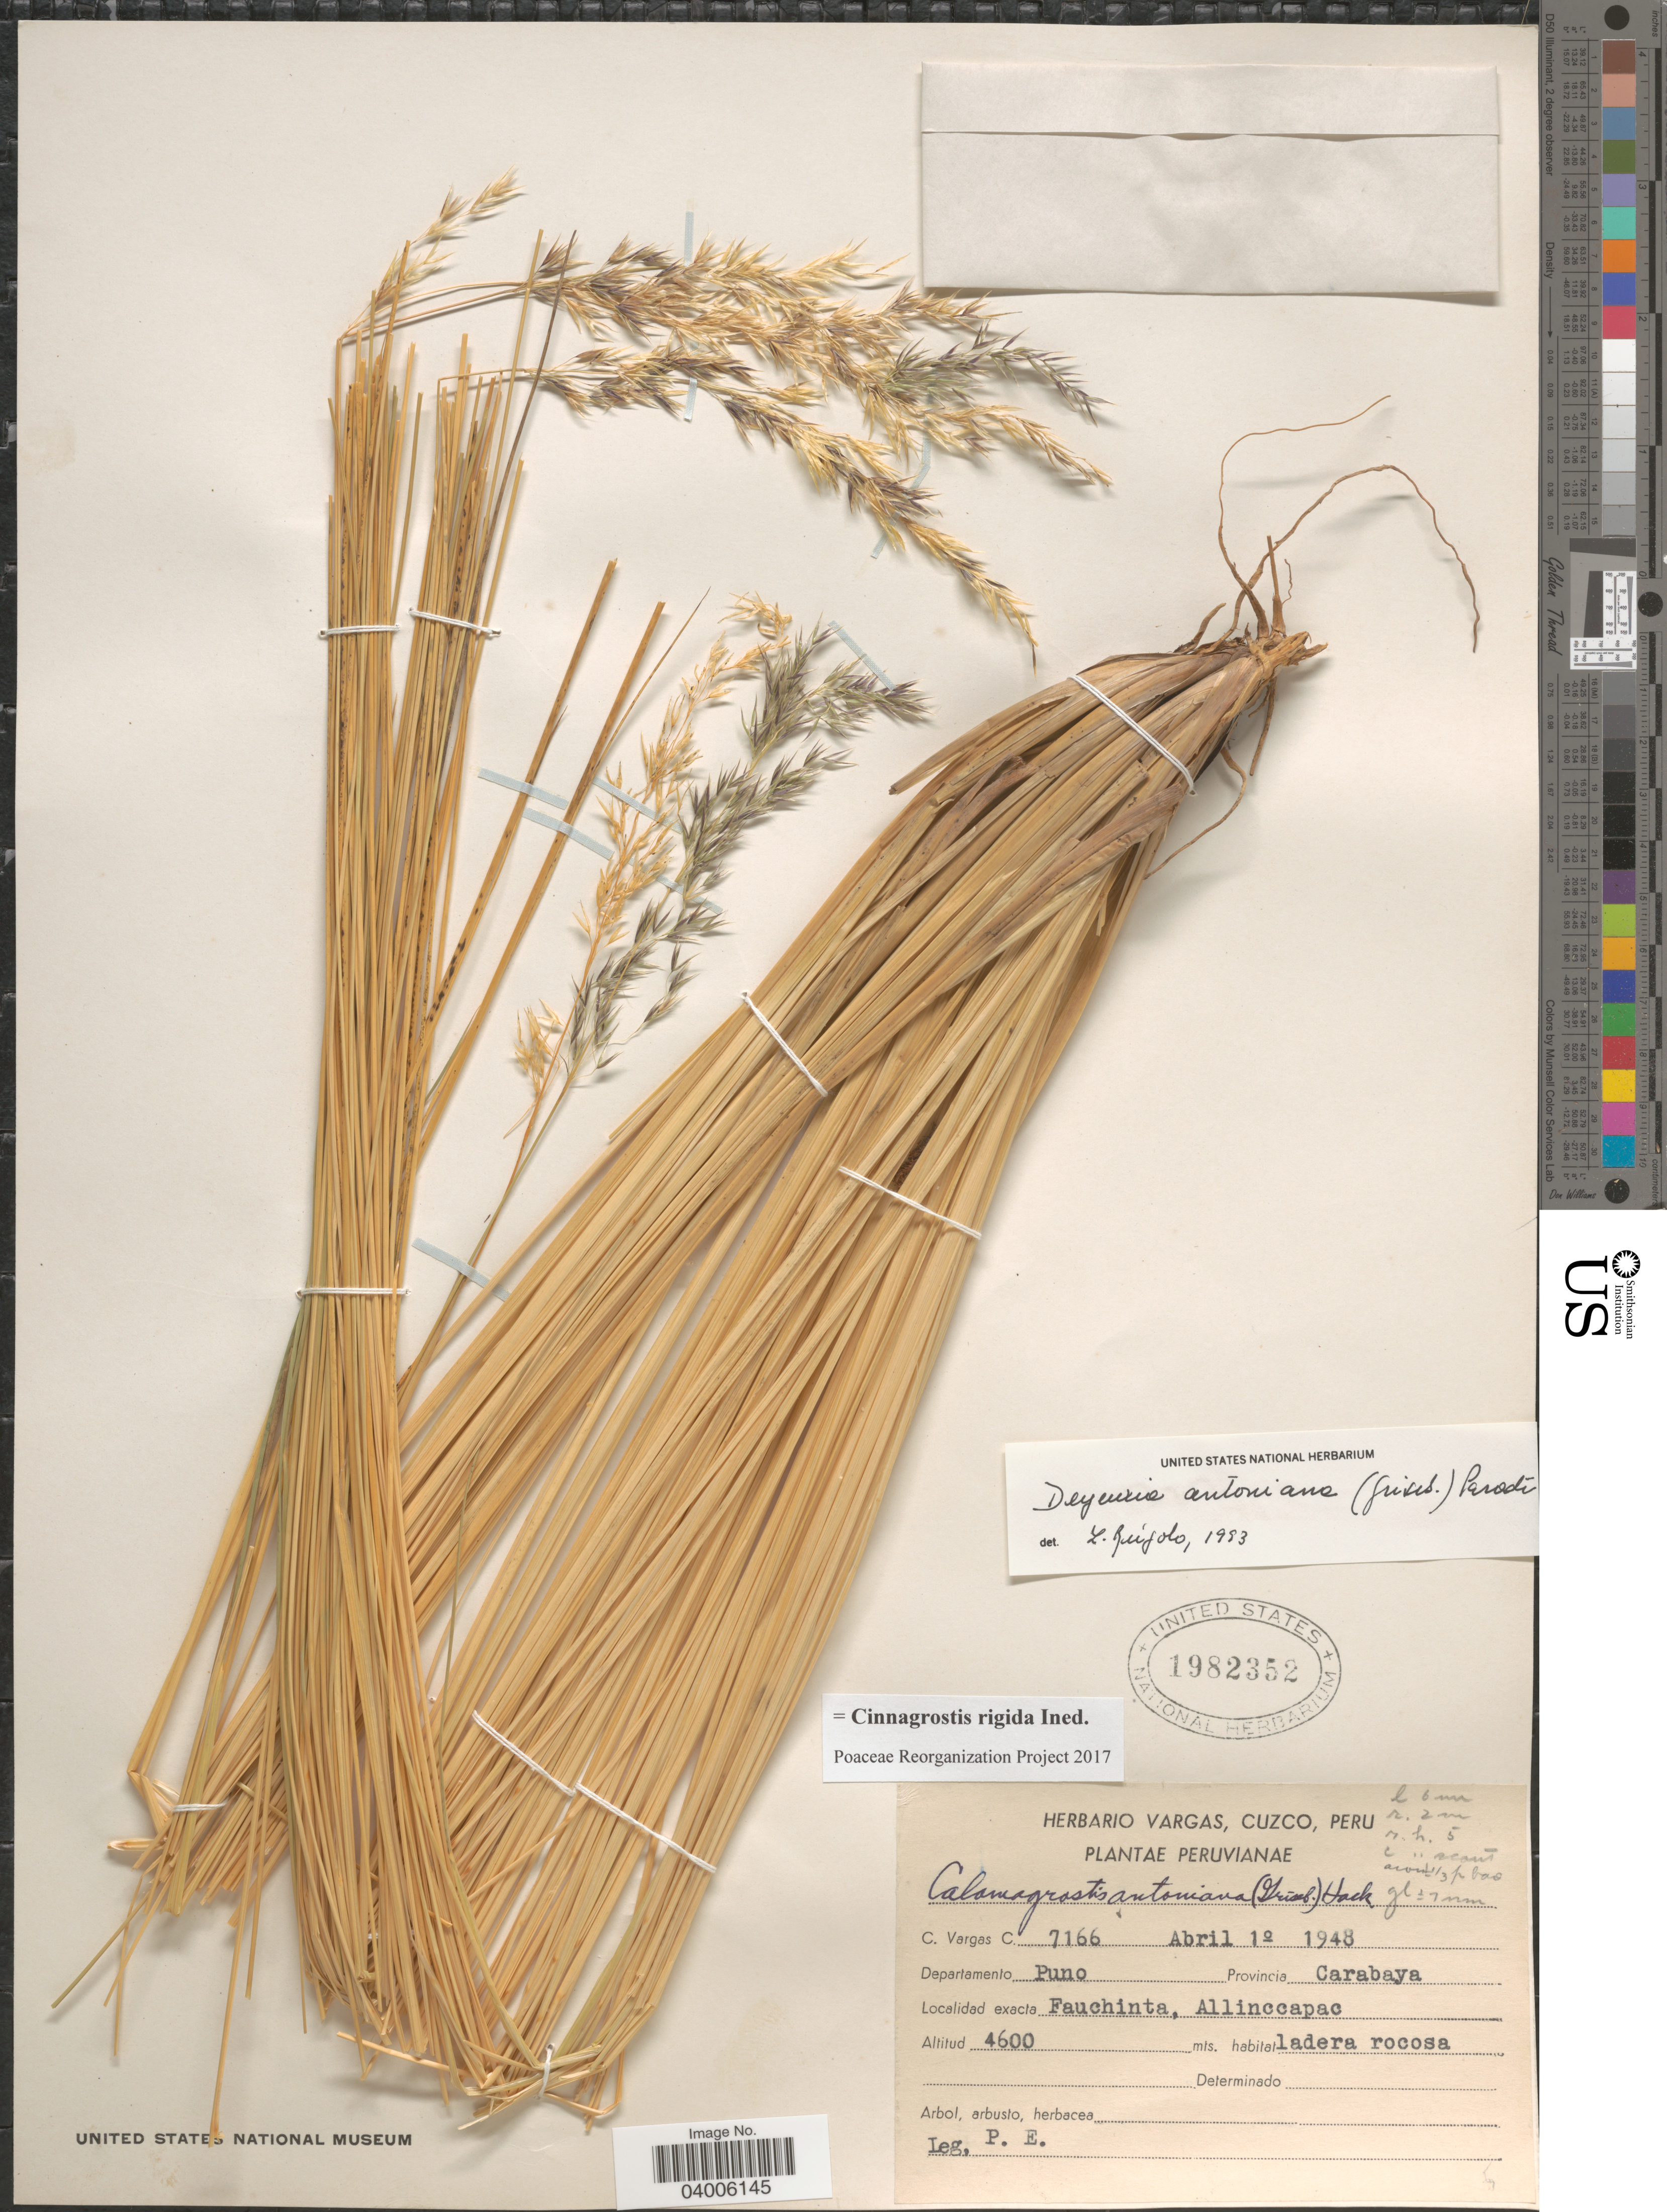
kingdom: Plantae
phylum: Tracheophyta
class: Liliopsida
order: Poales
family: Poaceae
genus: Cinnagrostis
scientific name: Cinnagrostis rigida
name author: (Kunth) P.M. Peterson et al.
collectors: C. Vargas Calderón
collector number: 7166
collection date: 1948-04-01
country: Peru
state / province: Puno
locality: Departamento Puno. Provincia Carabaya. Fauchinta, Allinccapac.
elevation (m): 4600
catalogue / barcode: US 1982352